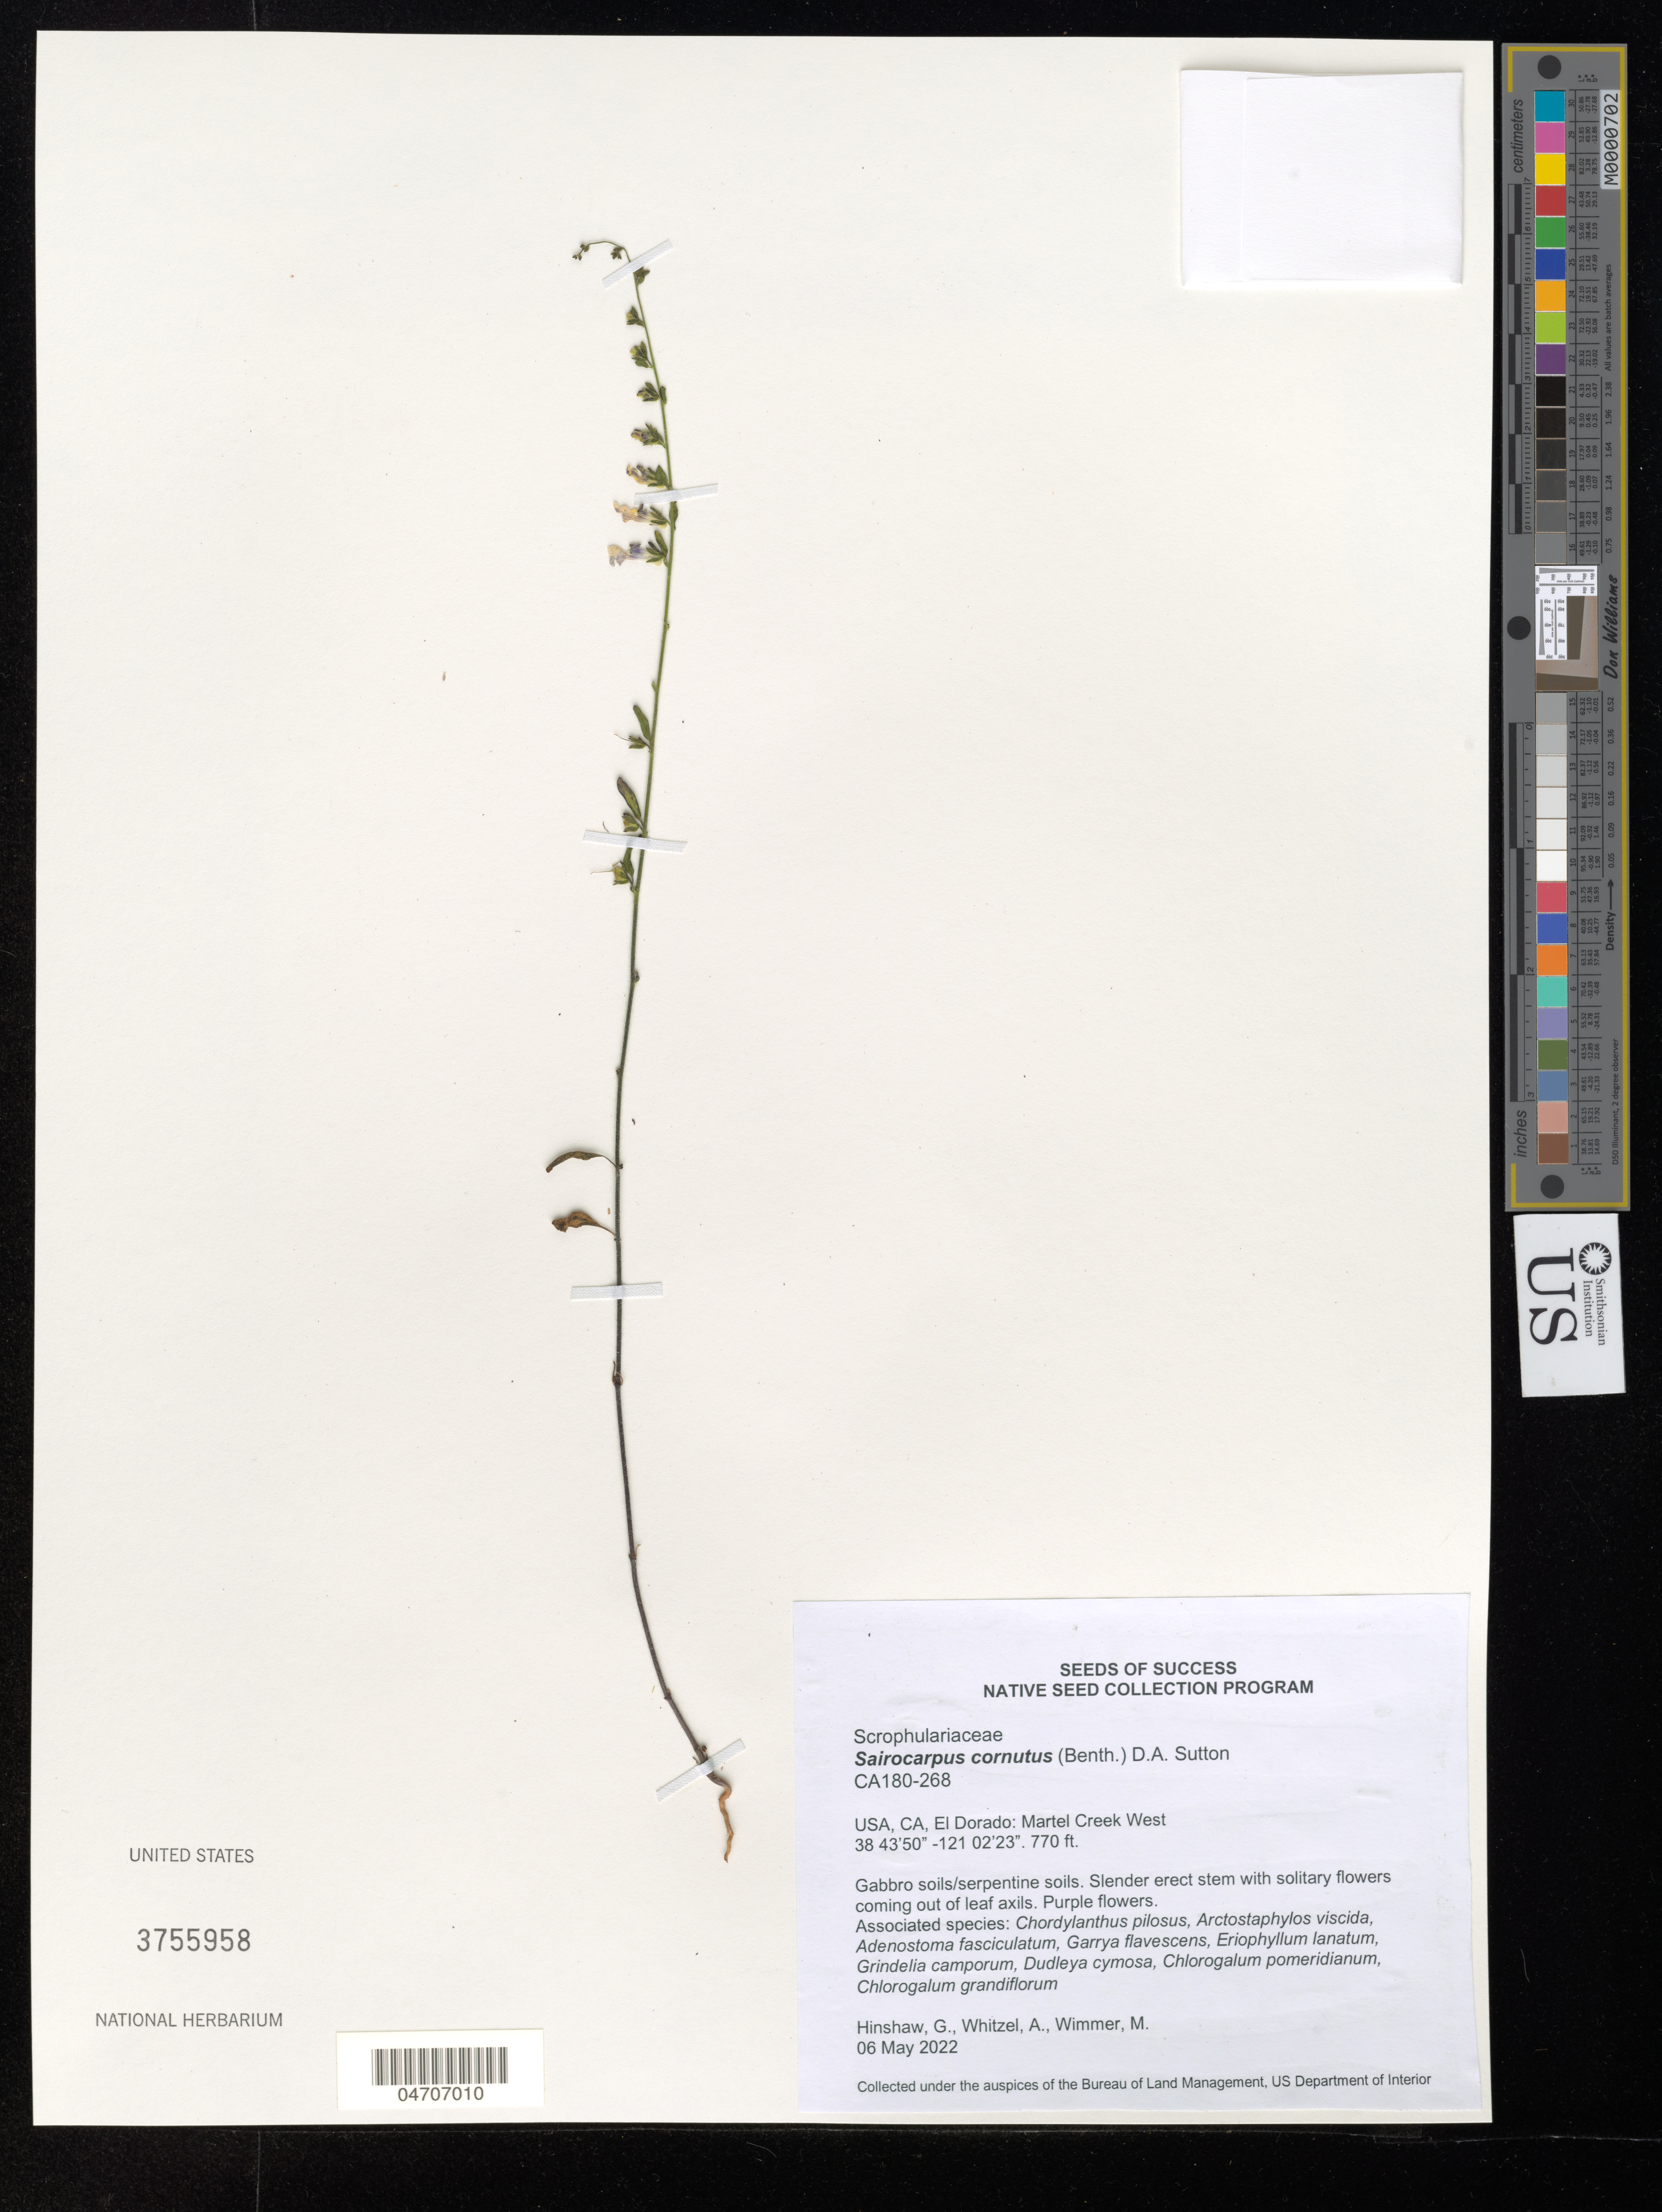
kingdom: Plantae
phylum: Tracheophyta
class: Magnoliopsida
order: Lamiales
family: Plantaginaceae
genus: Sairocarpus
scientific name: Sairocarpus cornutus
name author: (Benth.) D.A. Sutton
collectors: G. Hinshaw, A. Whitzel & E. Guerra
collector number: CA180-268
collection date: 2022-05-06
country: United States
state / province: California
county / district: El Dorado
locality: El Dorado: Martel Creek West.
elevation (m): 235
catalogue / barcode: US 3755958